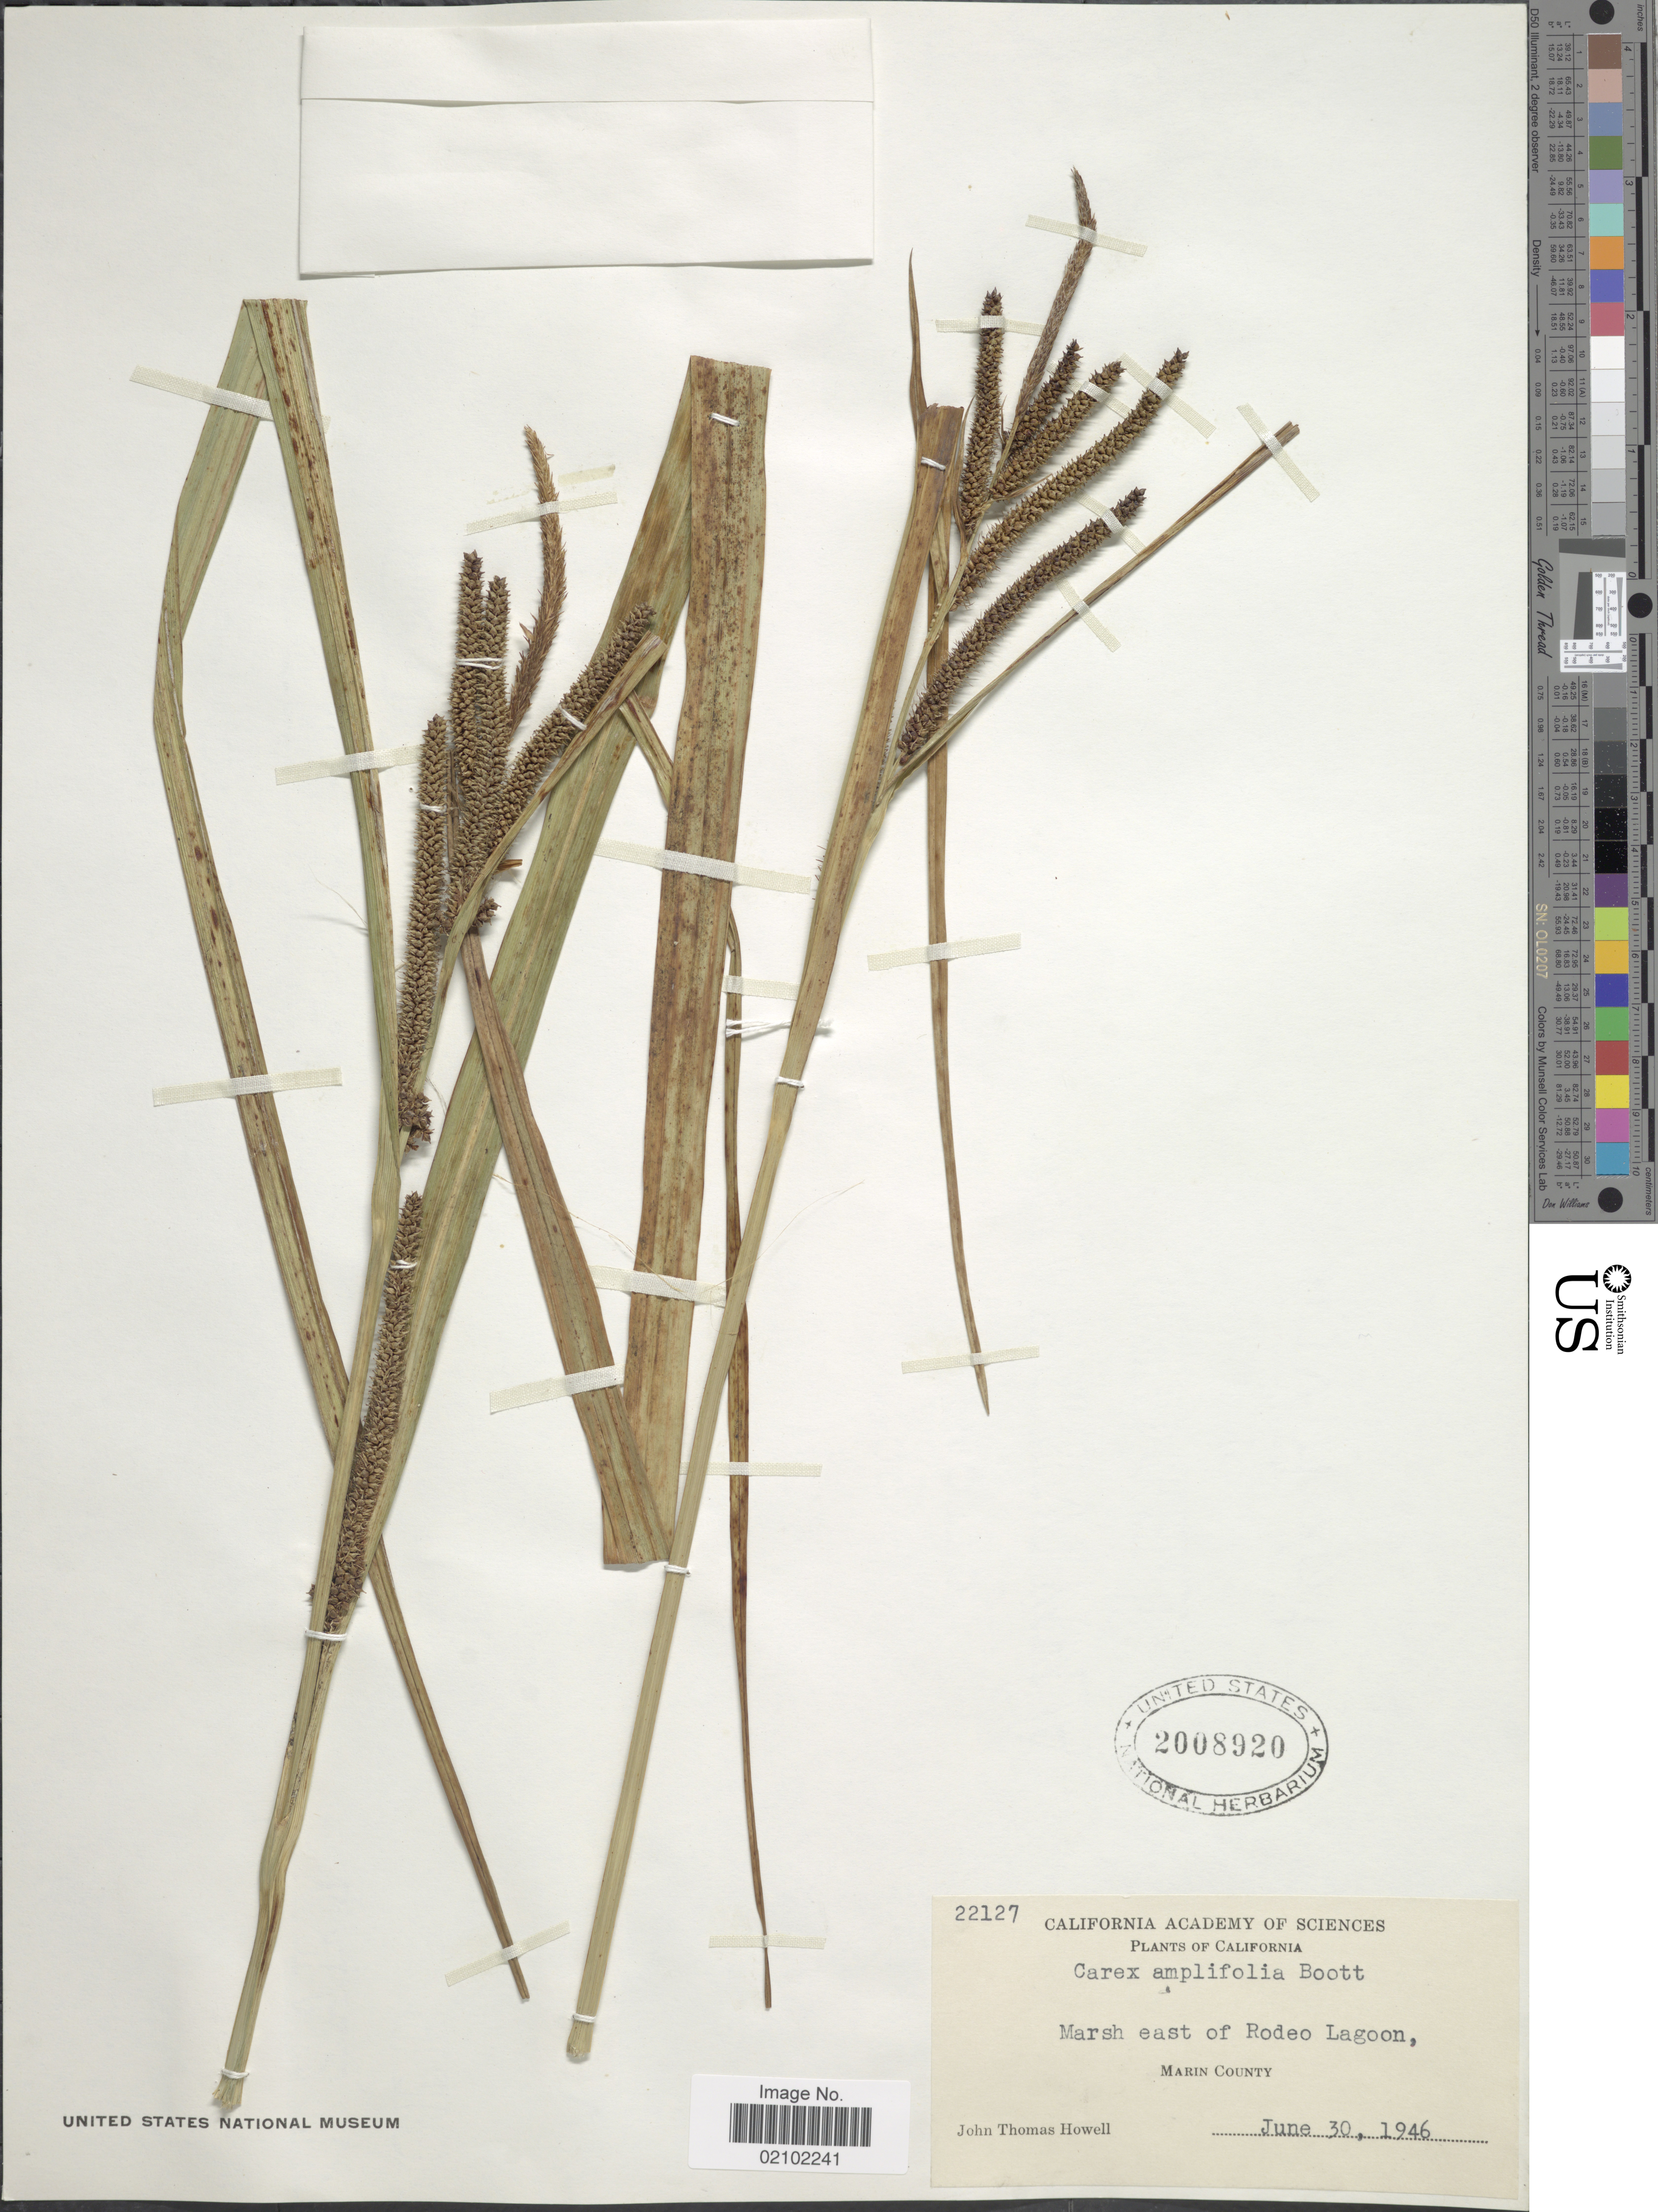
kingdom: Plantae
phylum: Tracheophyta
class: Liliopsida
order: Poales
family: Cyperaceae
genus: Carex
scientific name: Carex amplifolia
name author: Boott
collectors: J. T. Howell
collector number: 22127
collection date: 1946-06-30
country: United States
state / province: California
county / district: Marin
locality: Marsh east of Rodeo Lagoon Marin County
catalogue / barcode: US 2008920